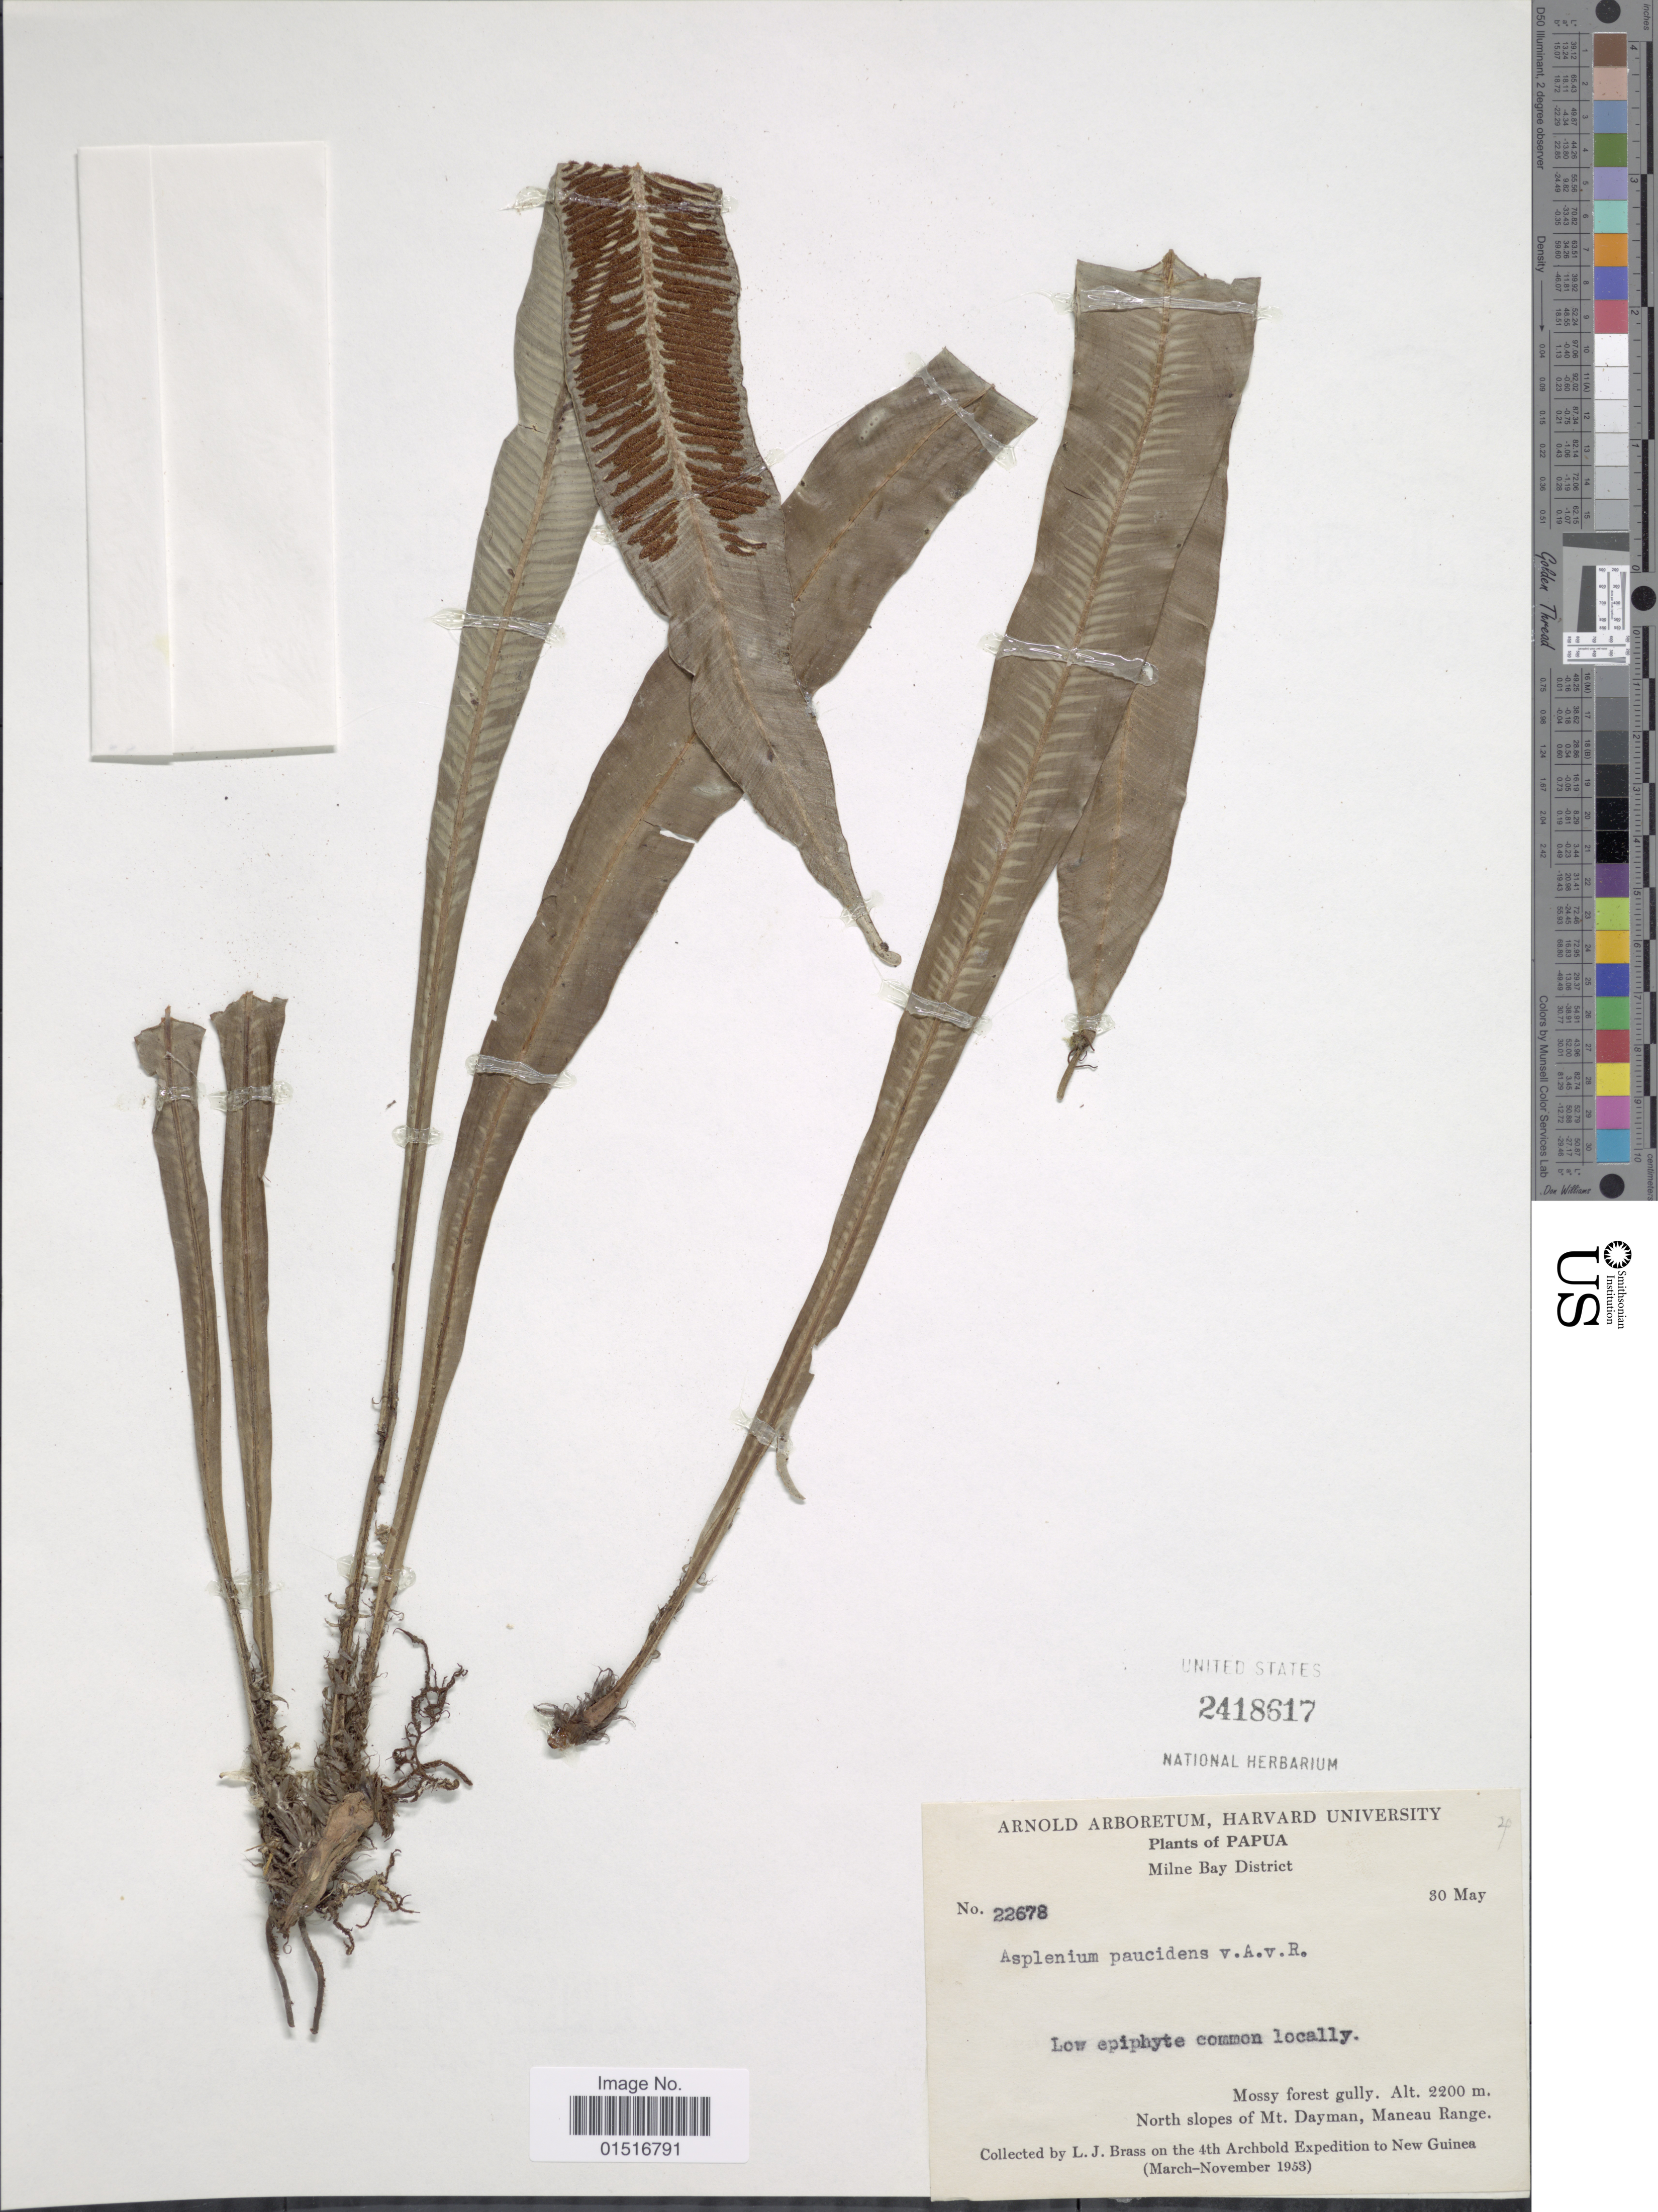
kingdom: Plantae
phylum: Tracheophyta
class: Polypodiopsida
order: Polypodiales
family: Aspleniaceae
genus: Asplenium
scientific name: Asplenium paucidens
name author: Alderw.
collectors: L. J. Brass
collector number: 22678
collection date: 1953-05-30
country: Papua New Guinea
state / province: Milne Bay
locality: Papua. North slopes of Mt. Dayman, Maneau Range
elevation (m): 2200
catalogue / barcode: US 2418617